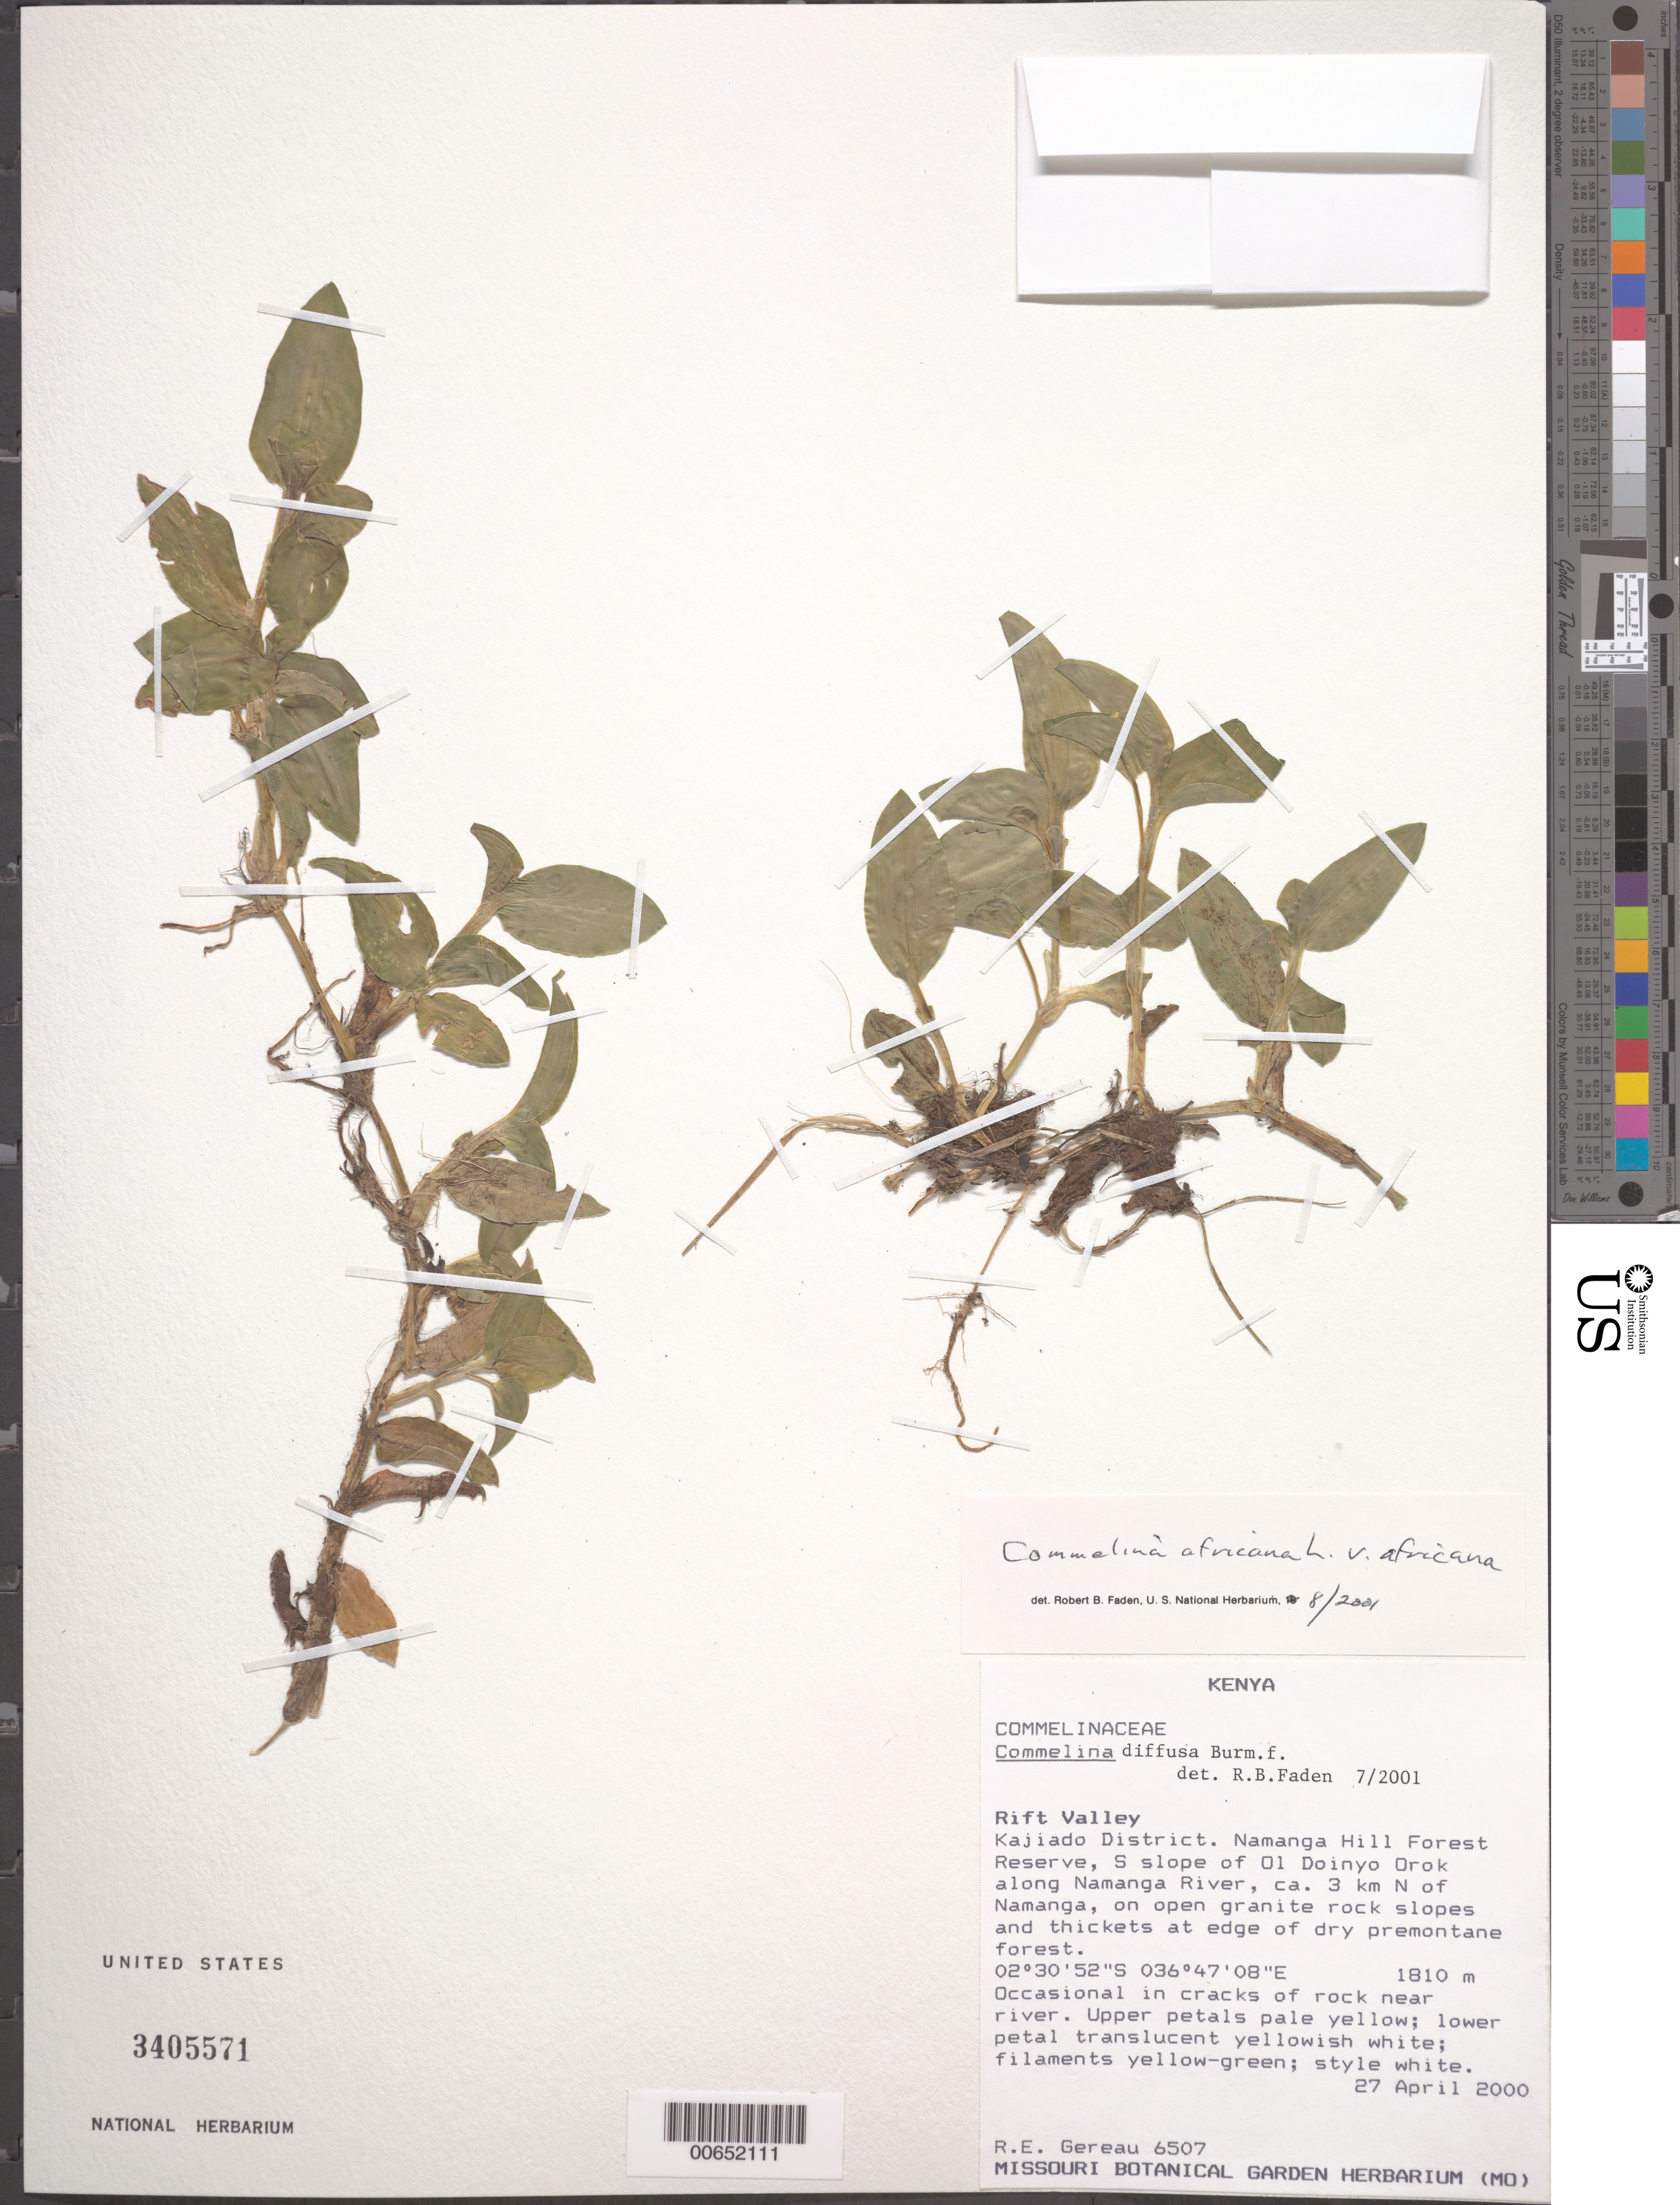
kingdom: Plantae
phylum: Tracheophyta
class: Liliopsida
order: Commelinales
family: Commelinaceae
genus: Commelina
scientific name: Commelina africana var. africana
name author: L.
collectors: R. E. Gereau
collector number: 6507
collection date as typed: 27 04 2000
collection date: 2000-04-27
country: Kenya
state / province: Kajiado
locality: Rift valley, kajiado dist., namanga hill forest reserve, s of o1 doinyo orok along namanga river, n of namanga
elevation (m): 1810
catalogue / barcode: US 3405571